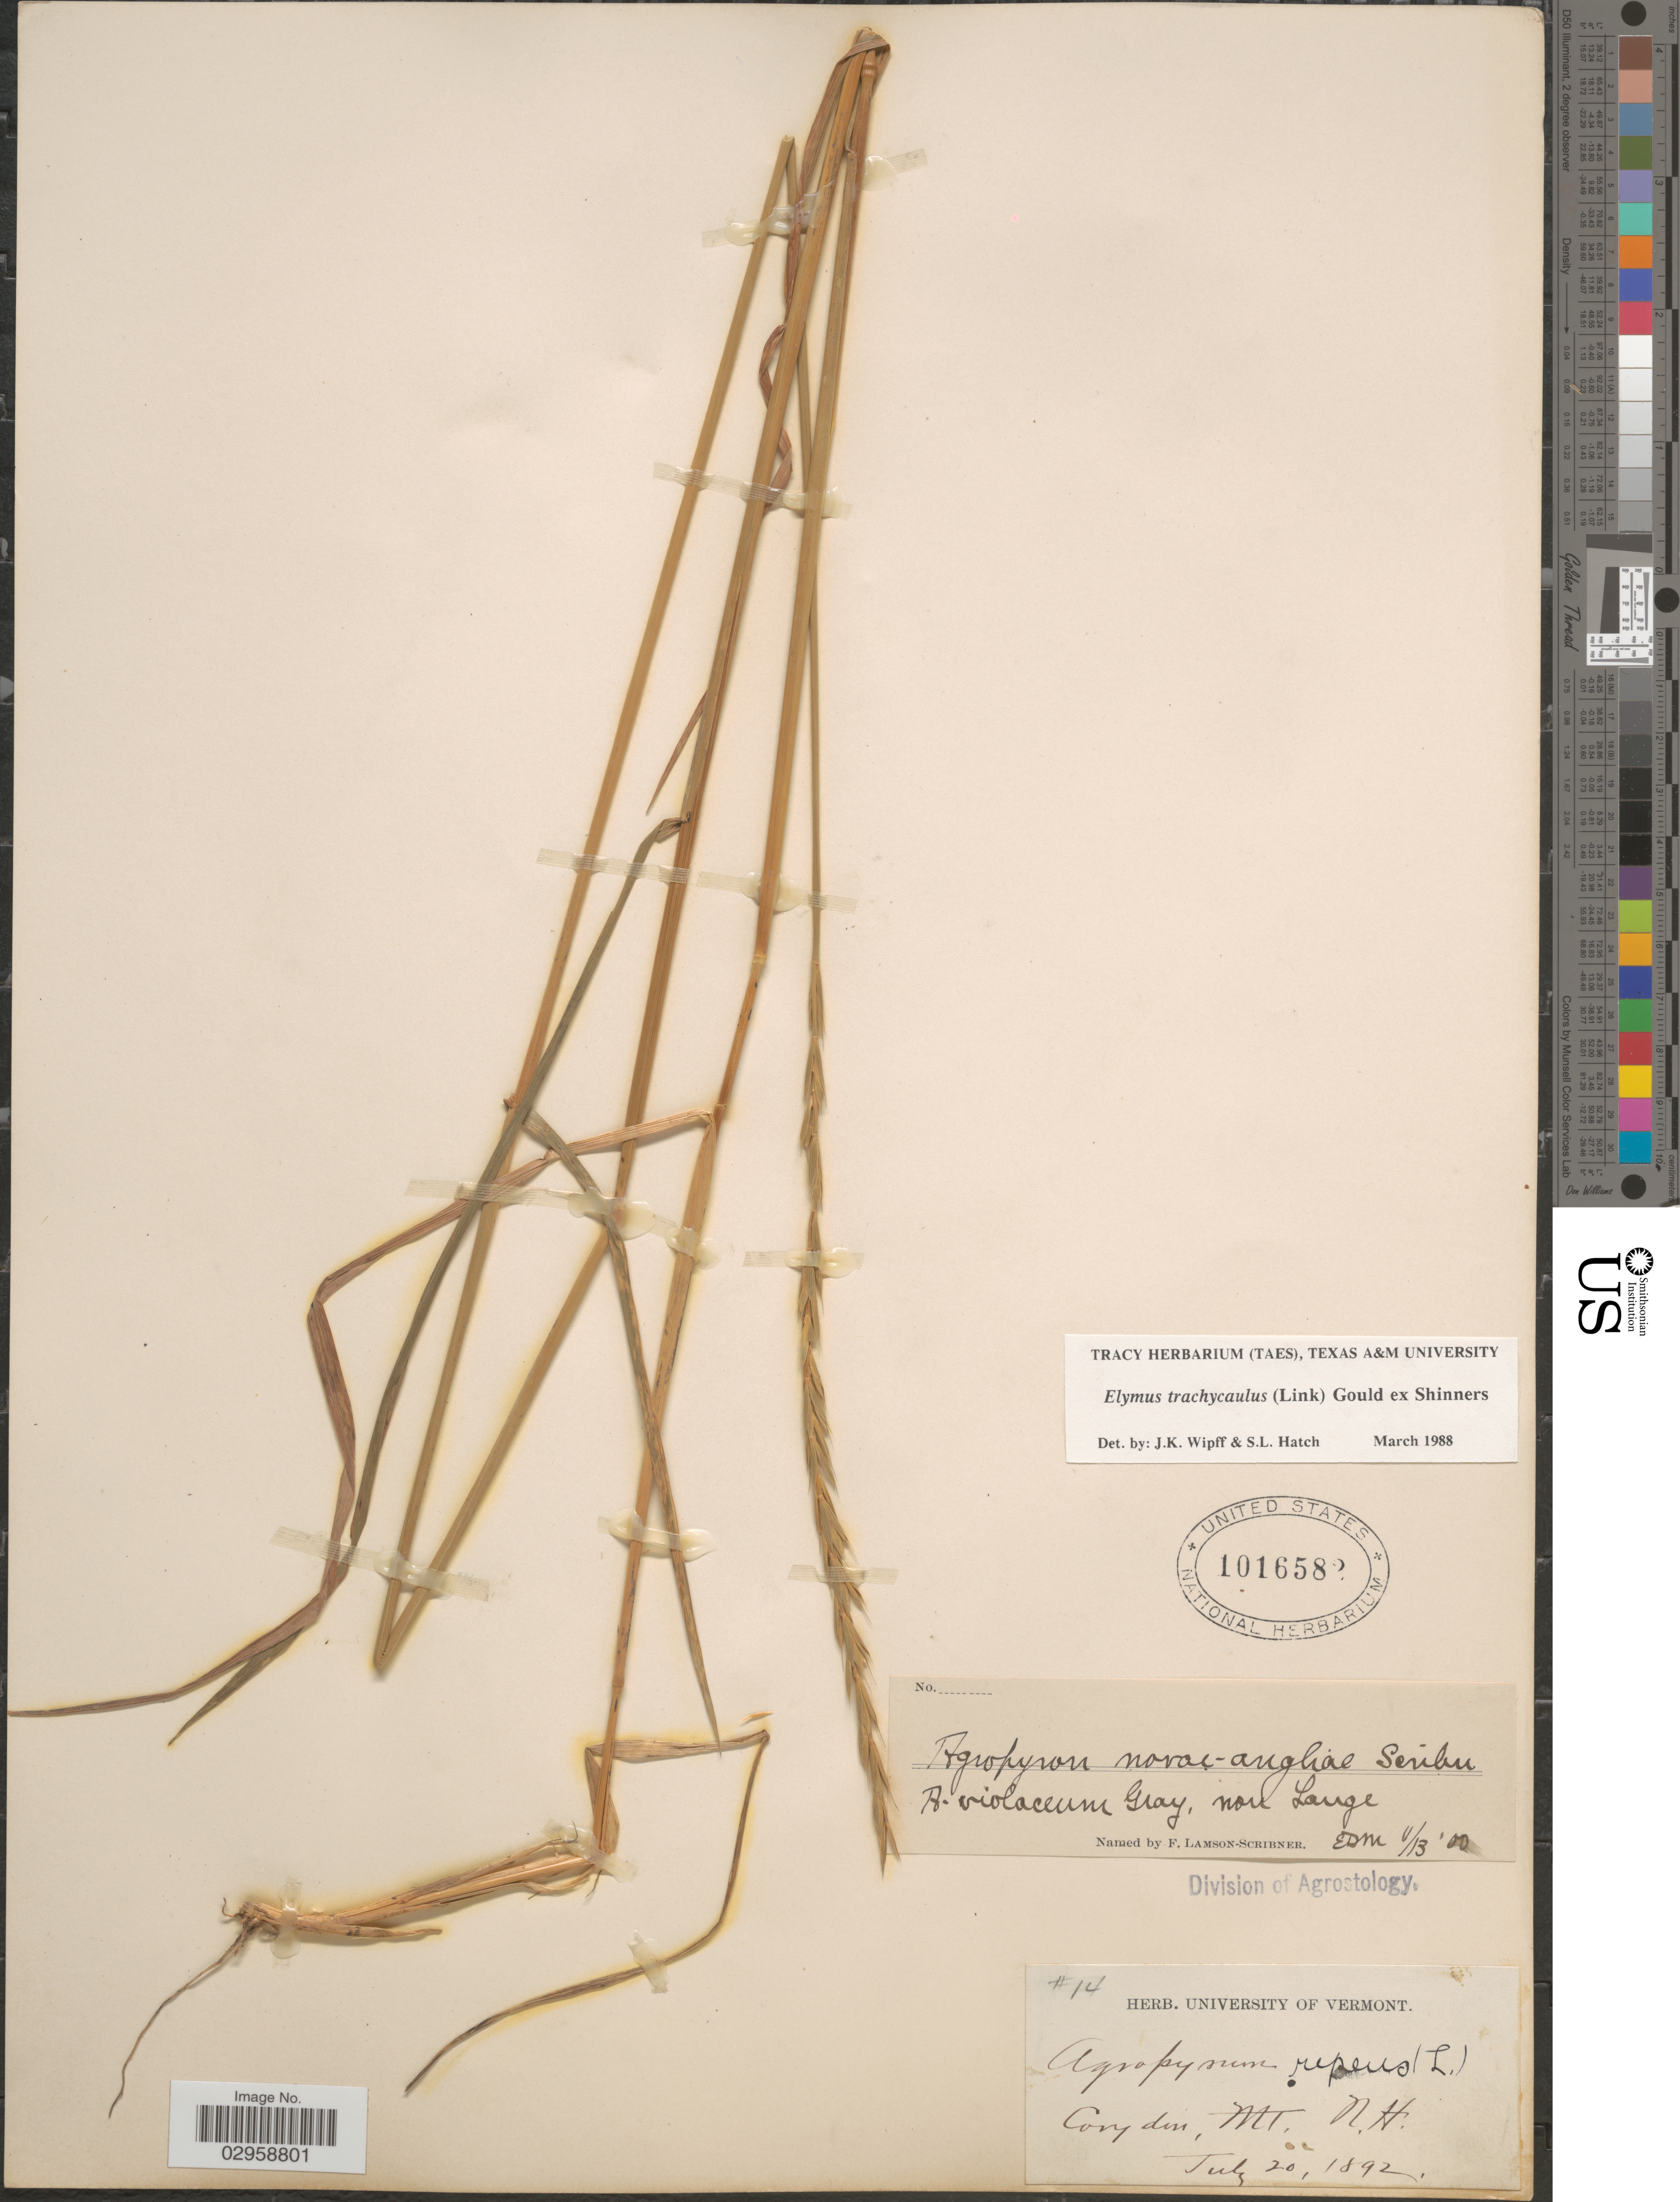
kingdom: Plantae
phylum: Tracheophyta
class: Liliopsida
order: Poales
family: Poaceae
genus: Elymus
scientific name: Elymus trachycaulus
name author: (Link) Gould ex Shinners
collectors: University of Vermont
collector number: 14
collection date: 1892-07-20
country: United States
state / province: New Hampshire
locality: Croydon [interpreted] Mt.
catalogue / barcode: US 1016582